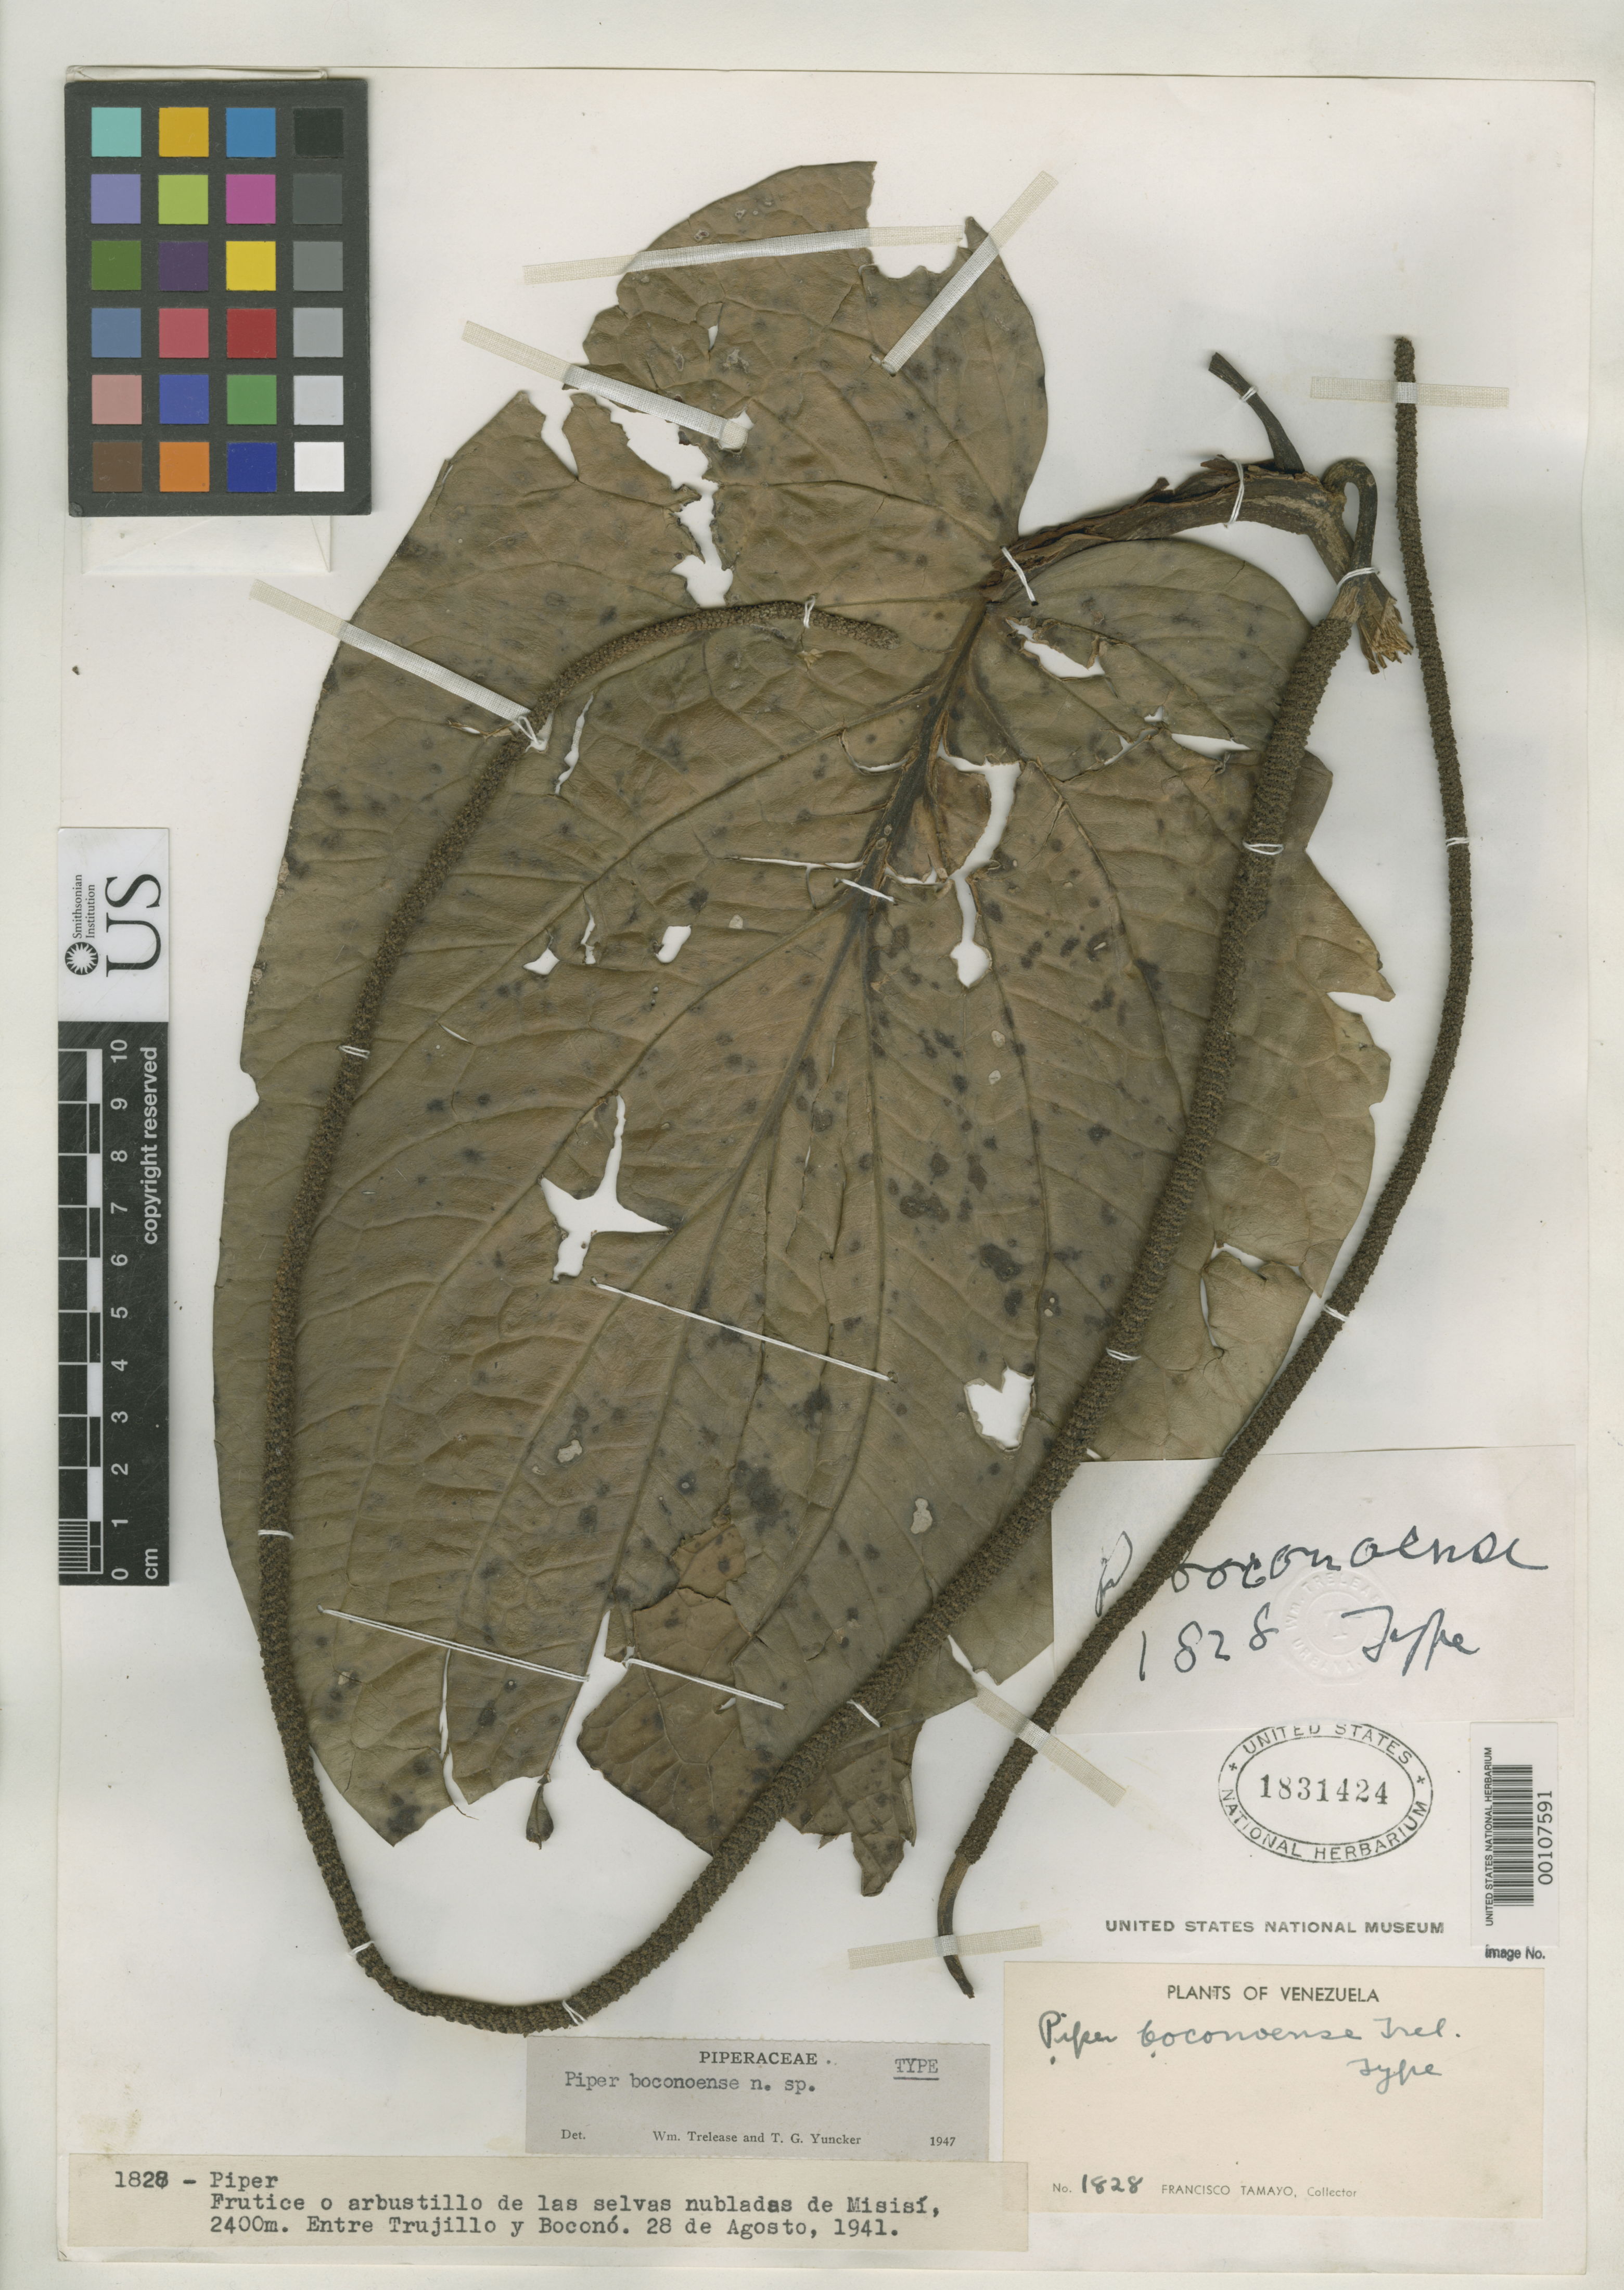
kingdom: Plantae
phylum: Tracheophyta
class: Magnoliopsida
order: Piperales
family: Piperaceae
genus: Piper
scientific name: Piper boconoense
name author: Trel. & Yunck.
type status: Holotype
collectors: F. Tamayo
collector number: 1828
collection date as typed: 28 Aug 1941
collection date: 1941-08-28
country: Venezuela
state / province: Trujillo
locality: Between Trujillo and Bocono.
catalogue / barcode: US 1831424